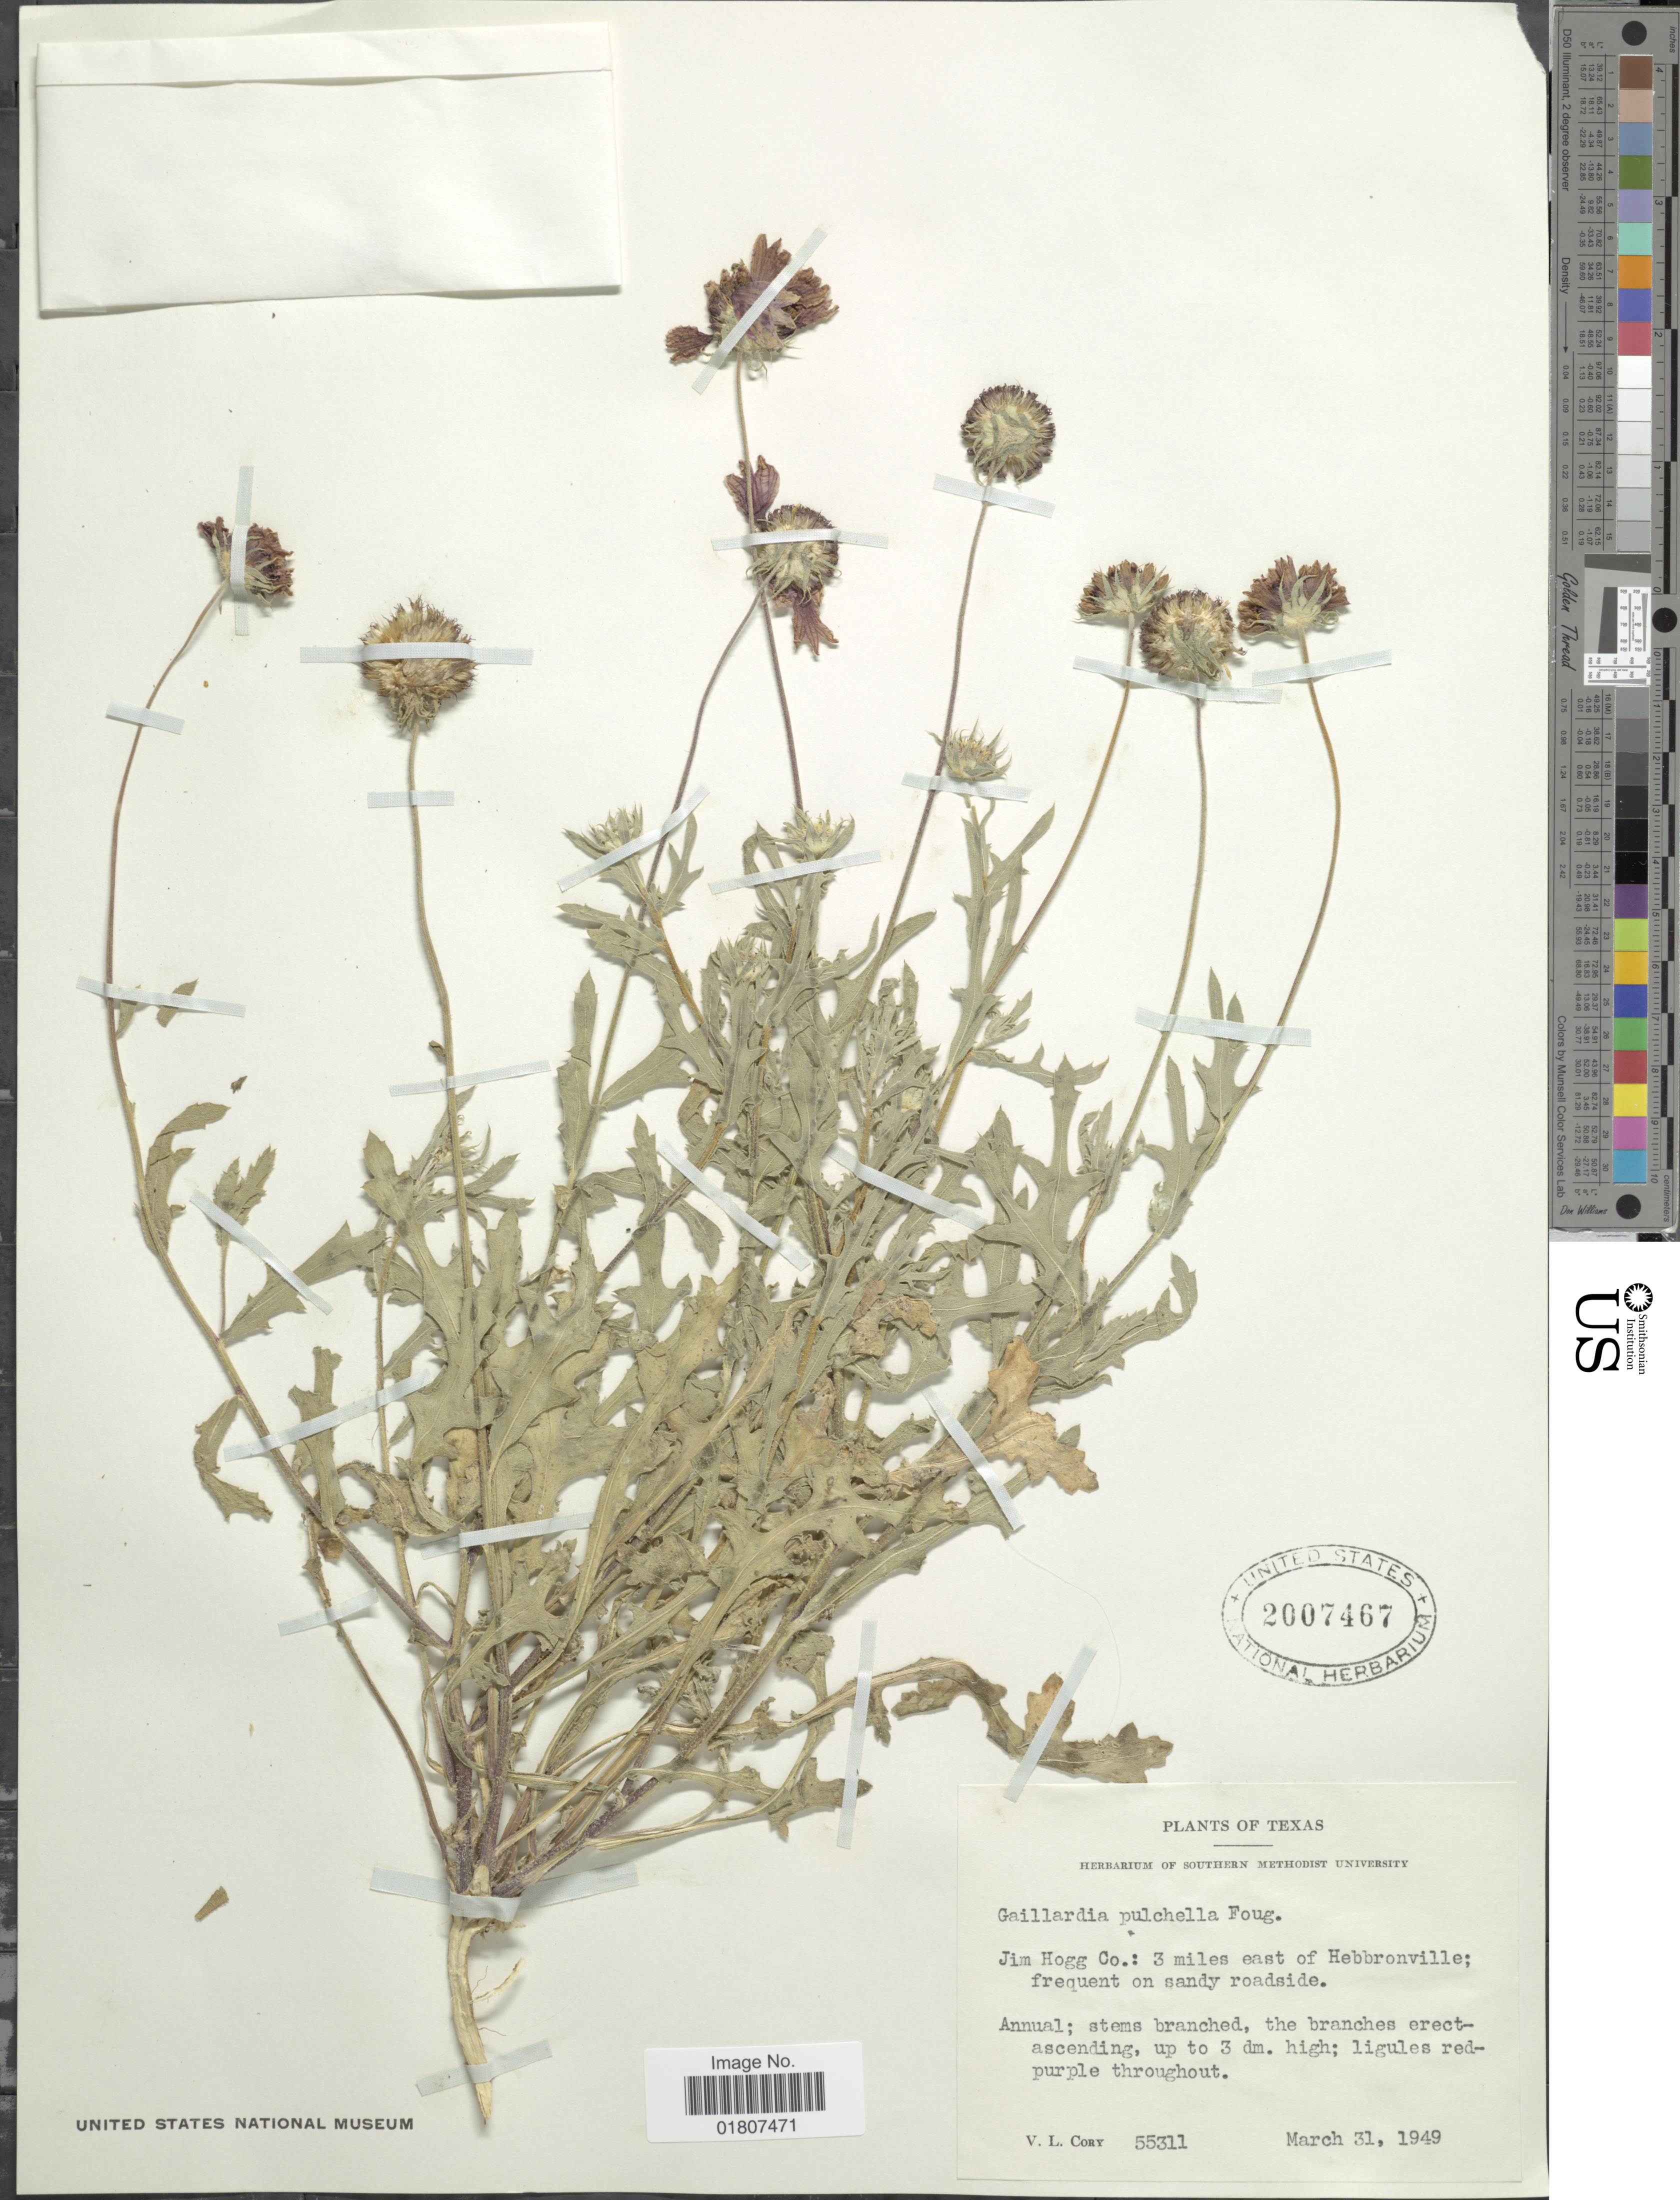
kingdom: Plantae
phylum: Tracheophyta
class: Magnoliopsida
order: Asterales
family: Asteraceae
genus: Gaillardia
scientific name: Gaillardia pulchella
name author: Foug.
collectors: V. Cory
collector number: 55311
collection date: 1949-03-31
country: United States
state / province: Texas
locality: Jim Hogg Co.: 3 miles east of Hebbronville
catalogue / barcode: US 2007467